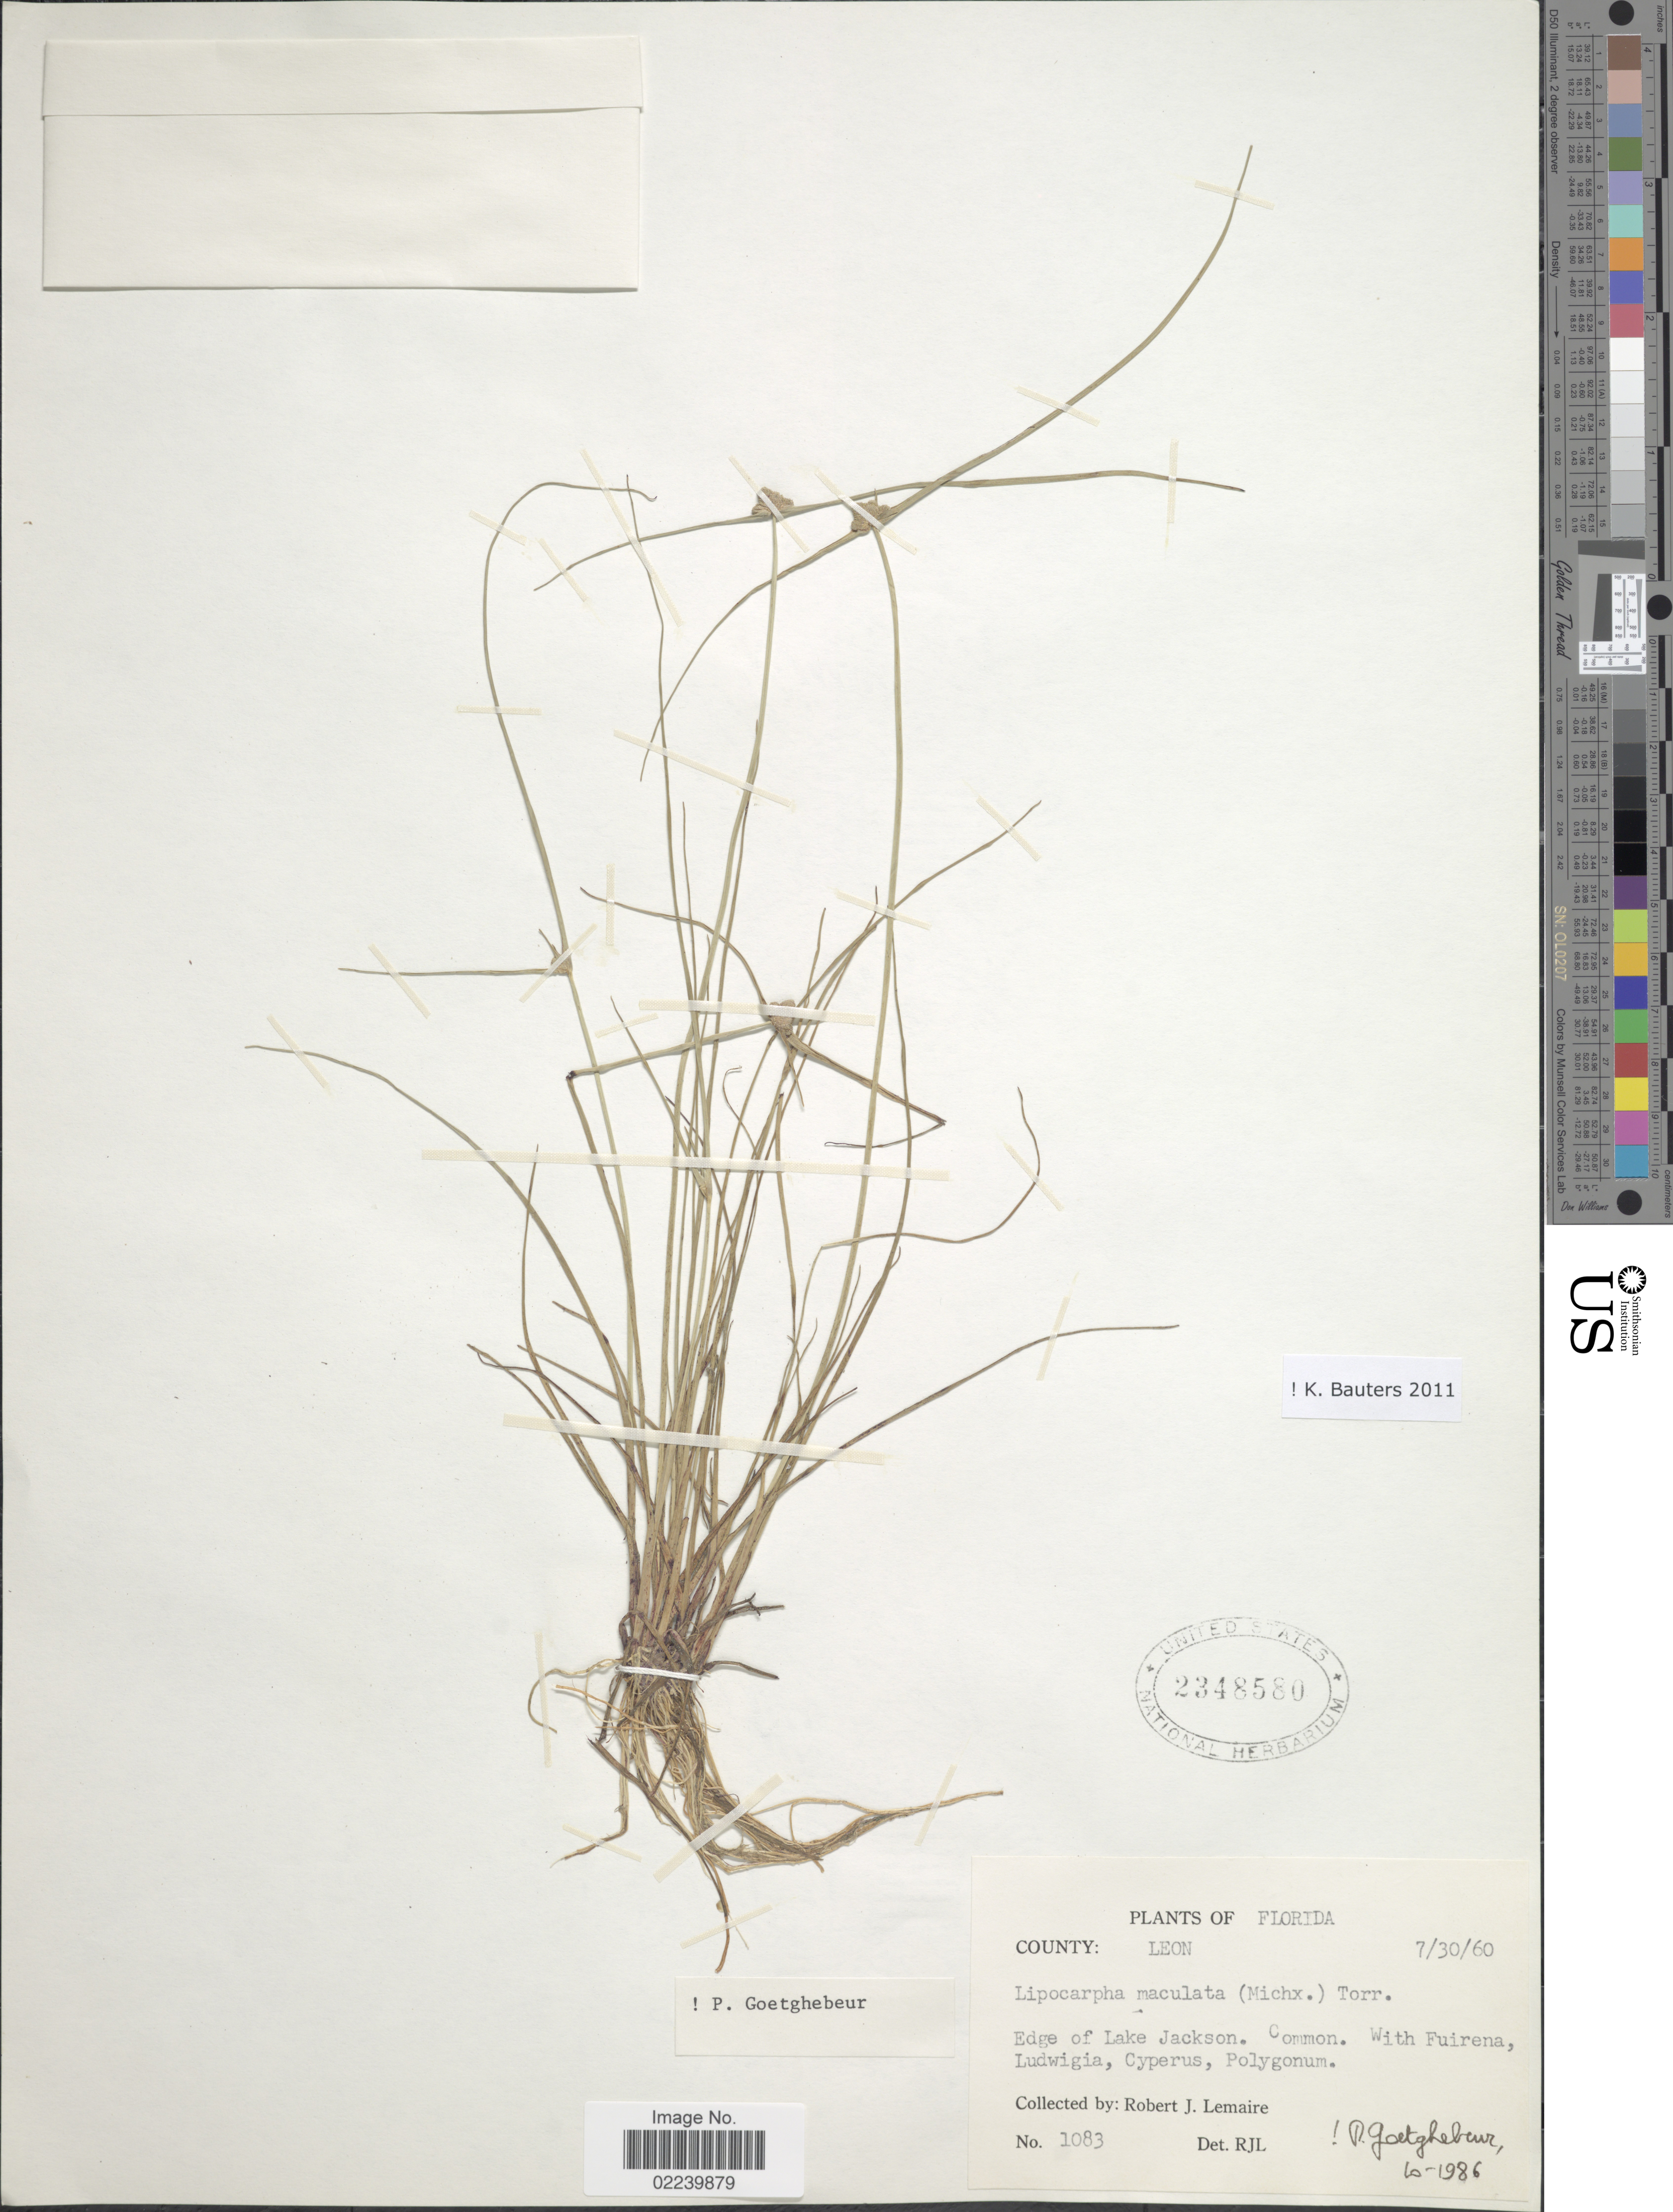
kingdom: Plantae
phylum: Tracheophyta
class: Liliopsida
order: Poales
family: Cyperaceae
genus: Cyperus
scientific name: Cyperus neotropicalis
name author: Alain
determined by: Strong, M. T., (US), Smithsonian Institution - National Museum of Natural History (UNITED STATES)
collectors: R. J. Lemaire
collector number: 1083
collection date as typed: Transcribed d/m/y: 30/7/60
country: United States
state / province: Florida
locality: County: Leon, Edge of Lake Jackson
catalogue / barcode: US 2348580